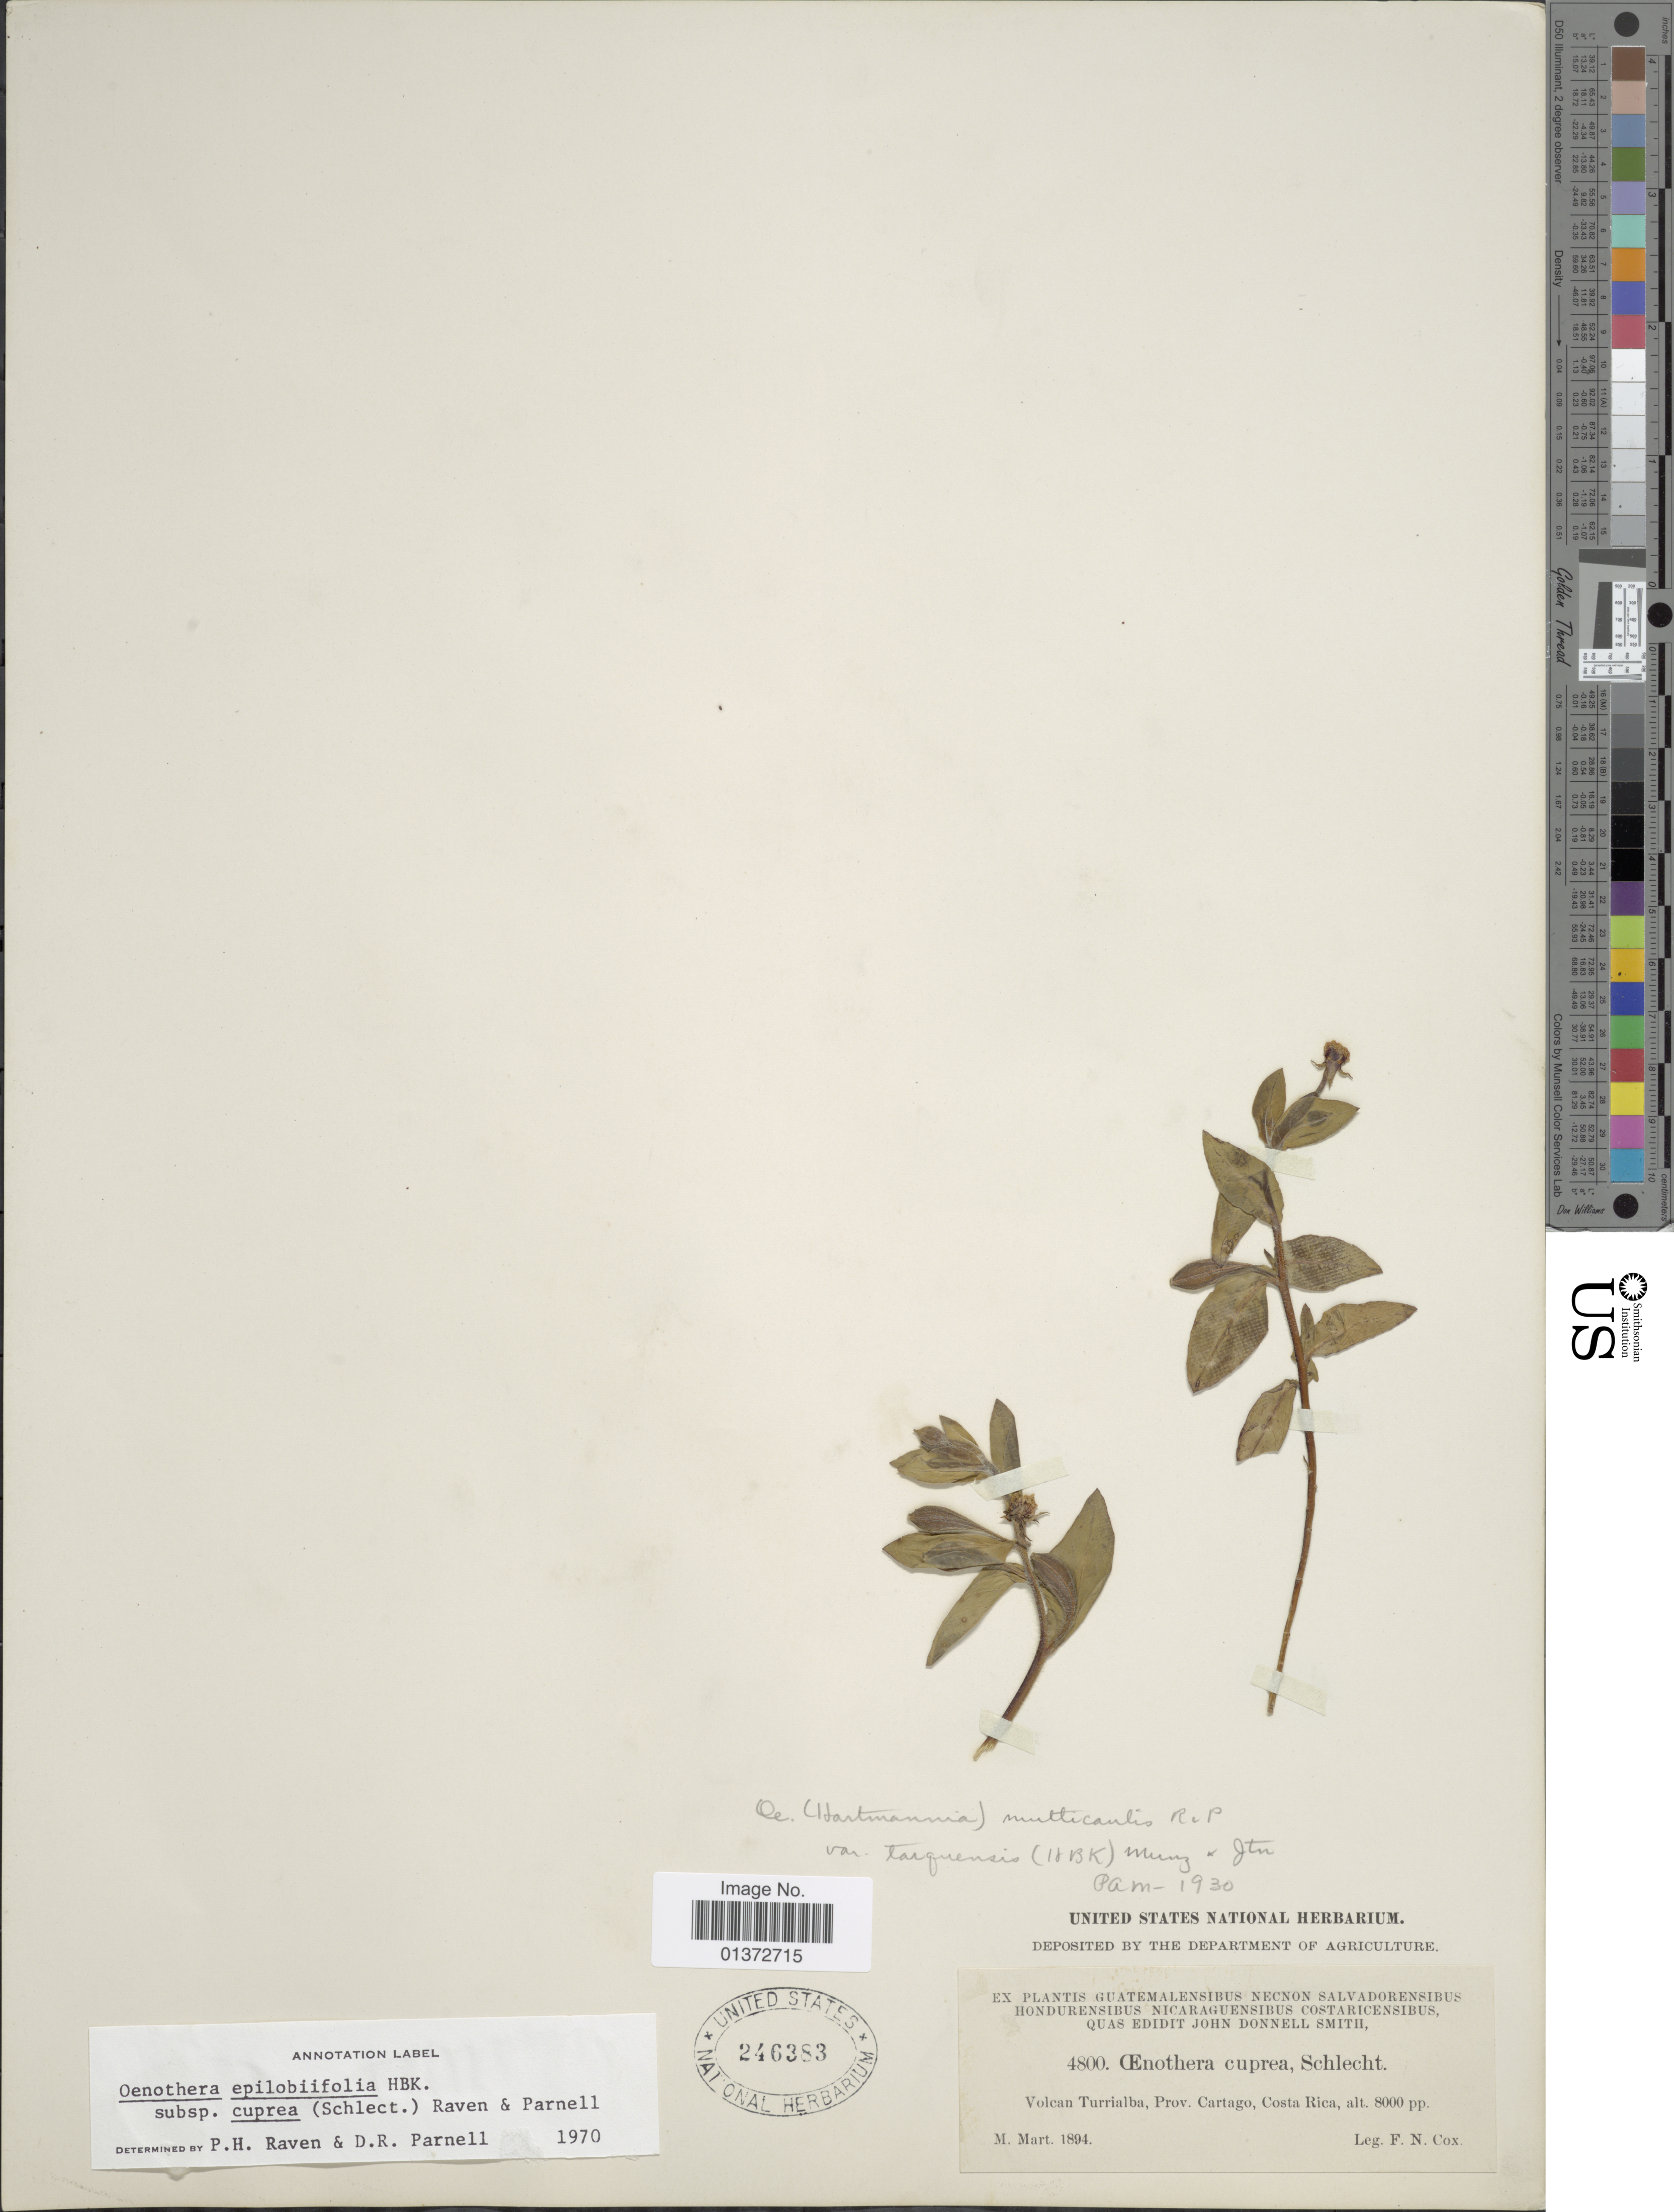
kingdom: Plantae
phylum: Tracheophyta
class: Magnoliopsida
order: Myrtales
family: Onagraceae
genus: Oenothera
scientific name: Oenothera epilobiifolia subsp. cuprea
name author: (Schltdl.) P.H. Raven & D.R. Parn.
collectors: F. Cox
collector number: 4800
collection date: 1894-03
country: Costa Rica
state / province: Cartago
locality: Volcan Turrialba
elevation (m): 2438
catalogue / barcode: US 246383